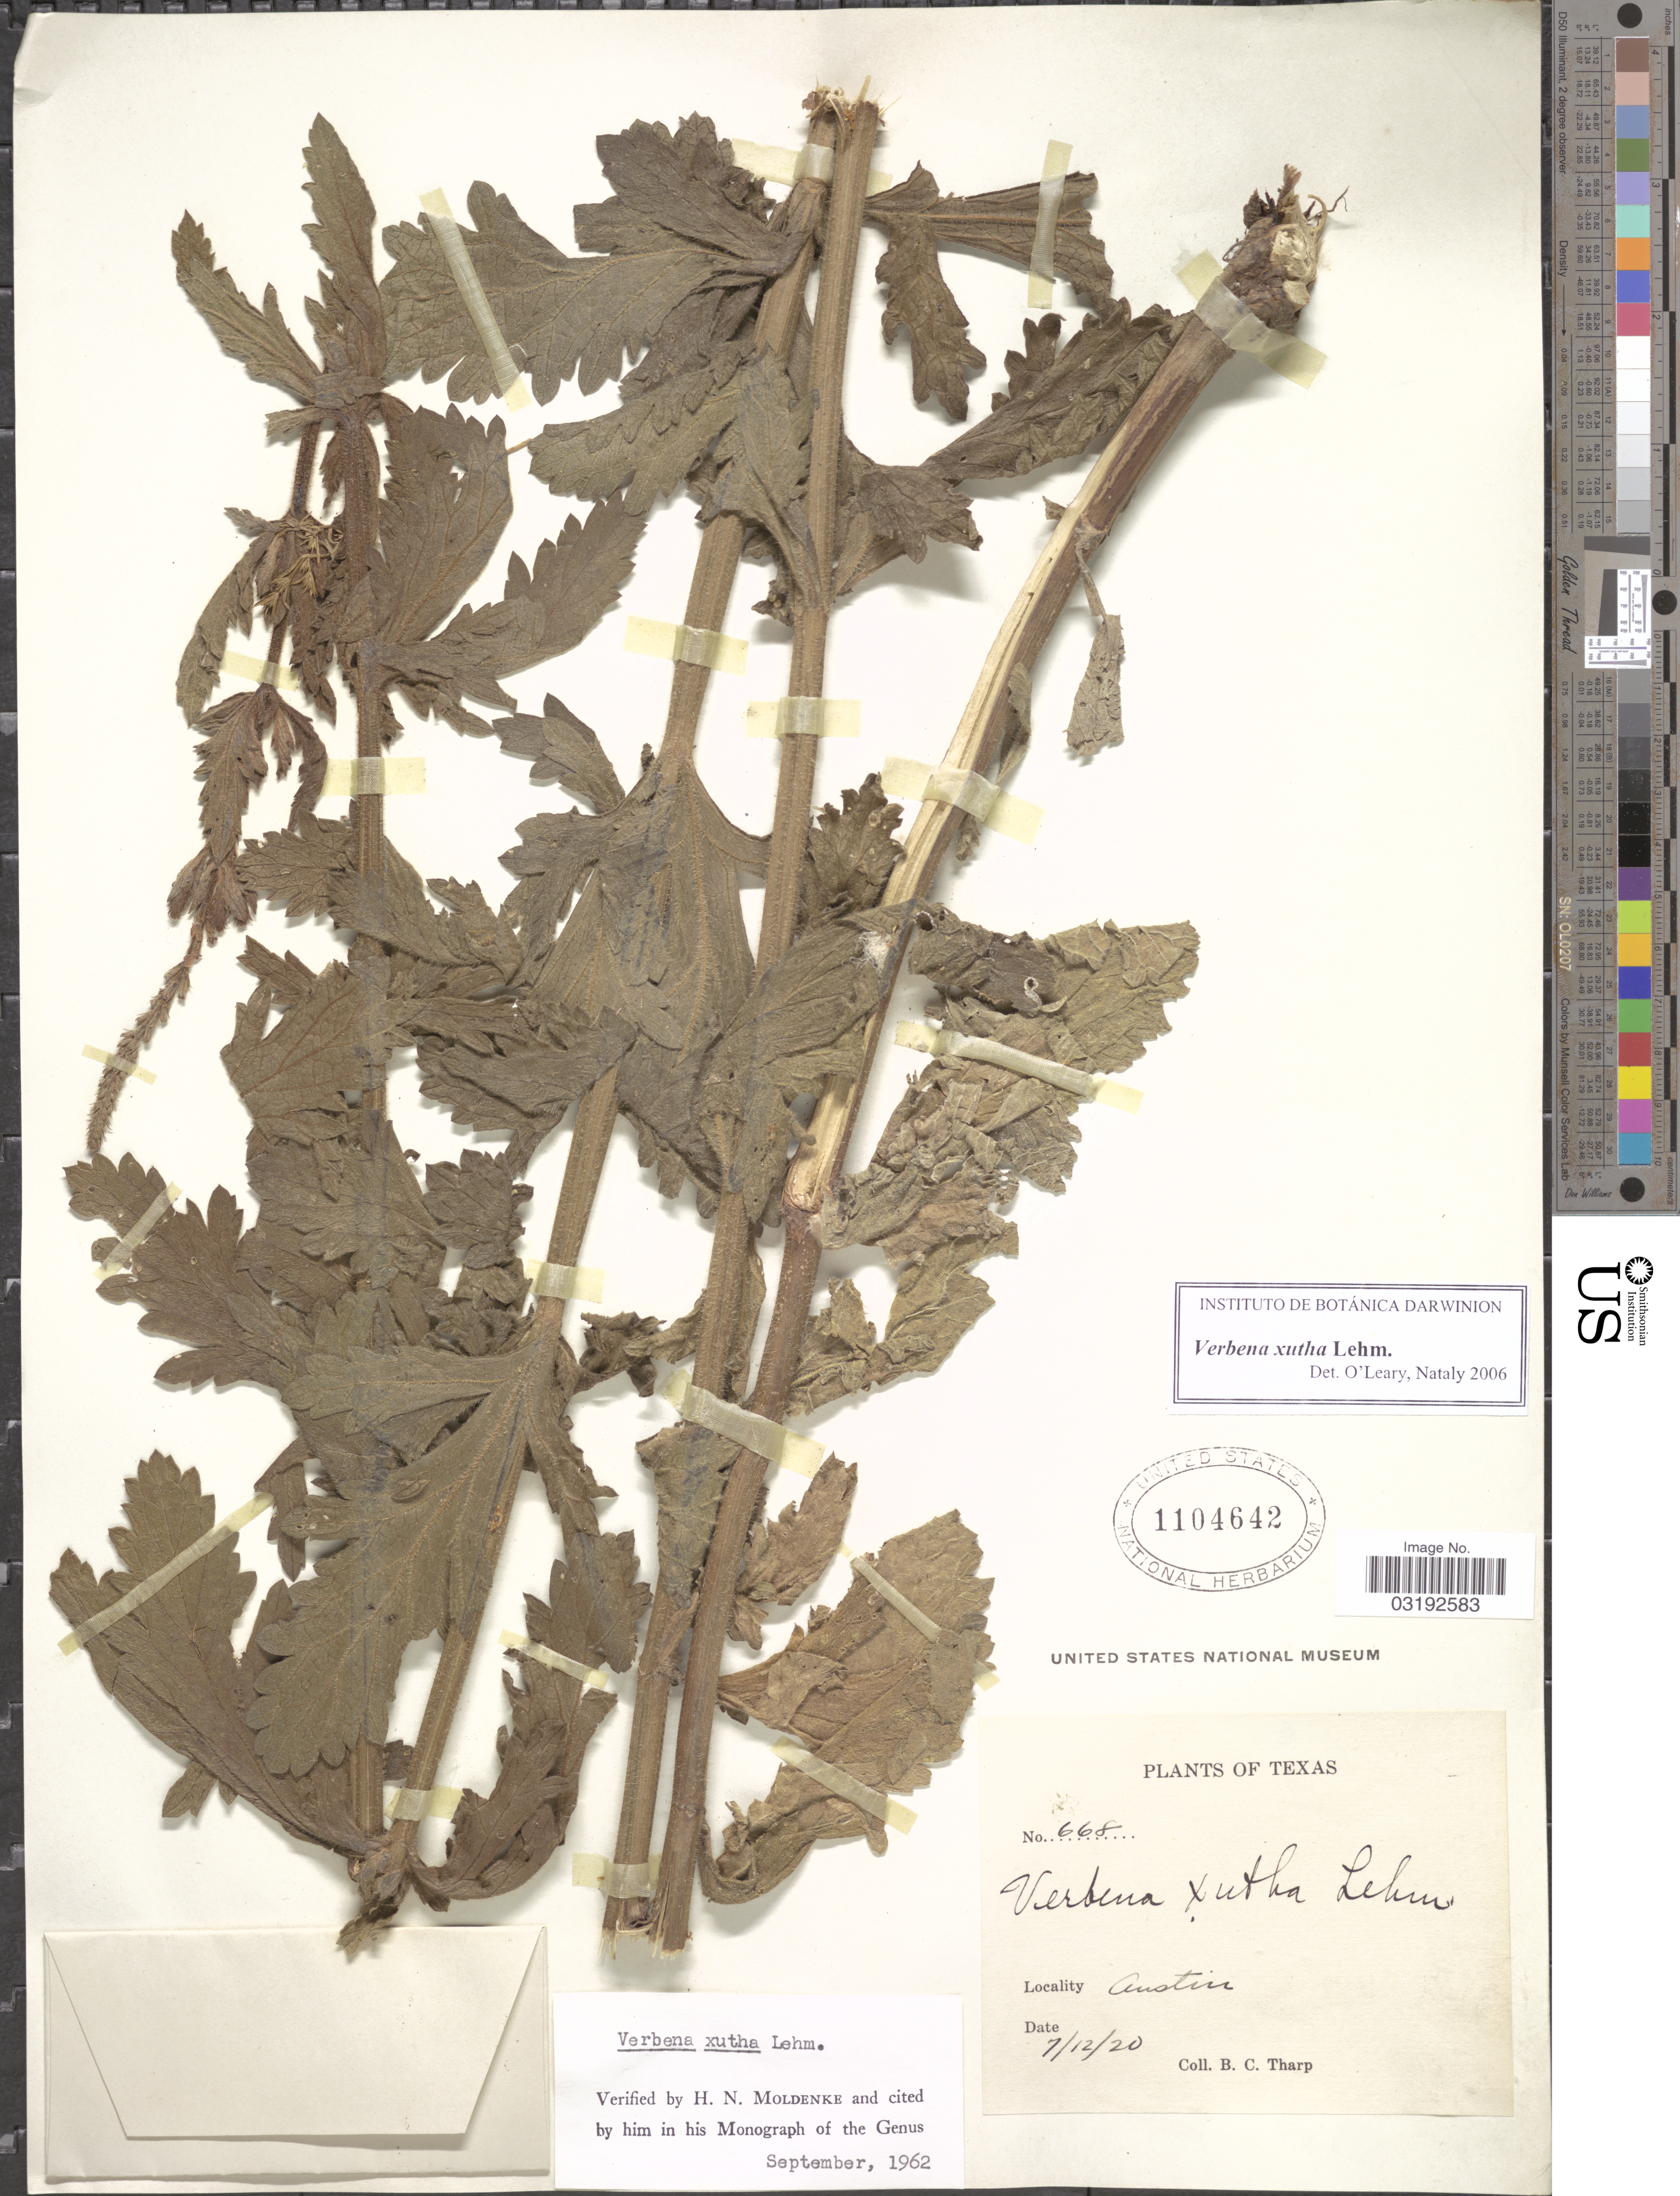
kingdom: Plantae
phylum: Tracheophyta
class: Magnoliopsida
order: Lamiales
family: Verbenaceae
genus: Verbena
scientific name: Verbena xutha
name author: Lehm.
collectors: B. C. Tharp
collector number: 668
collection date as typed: Transcribed d/m/y: 12/7/20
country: United States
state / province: Texas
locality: Austin.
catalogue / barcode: US 1104642